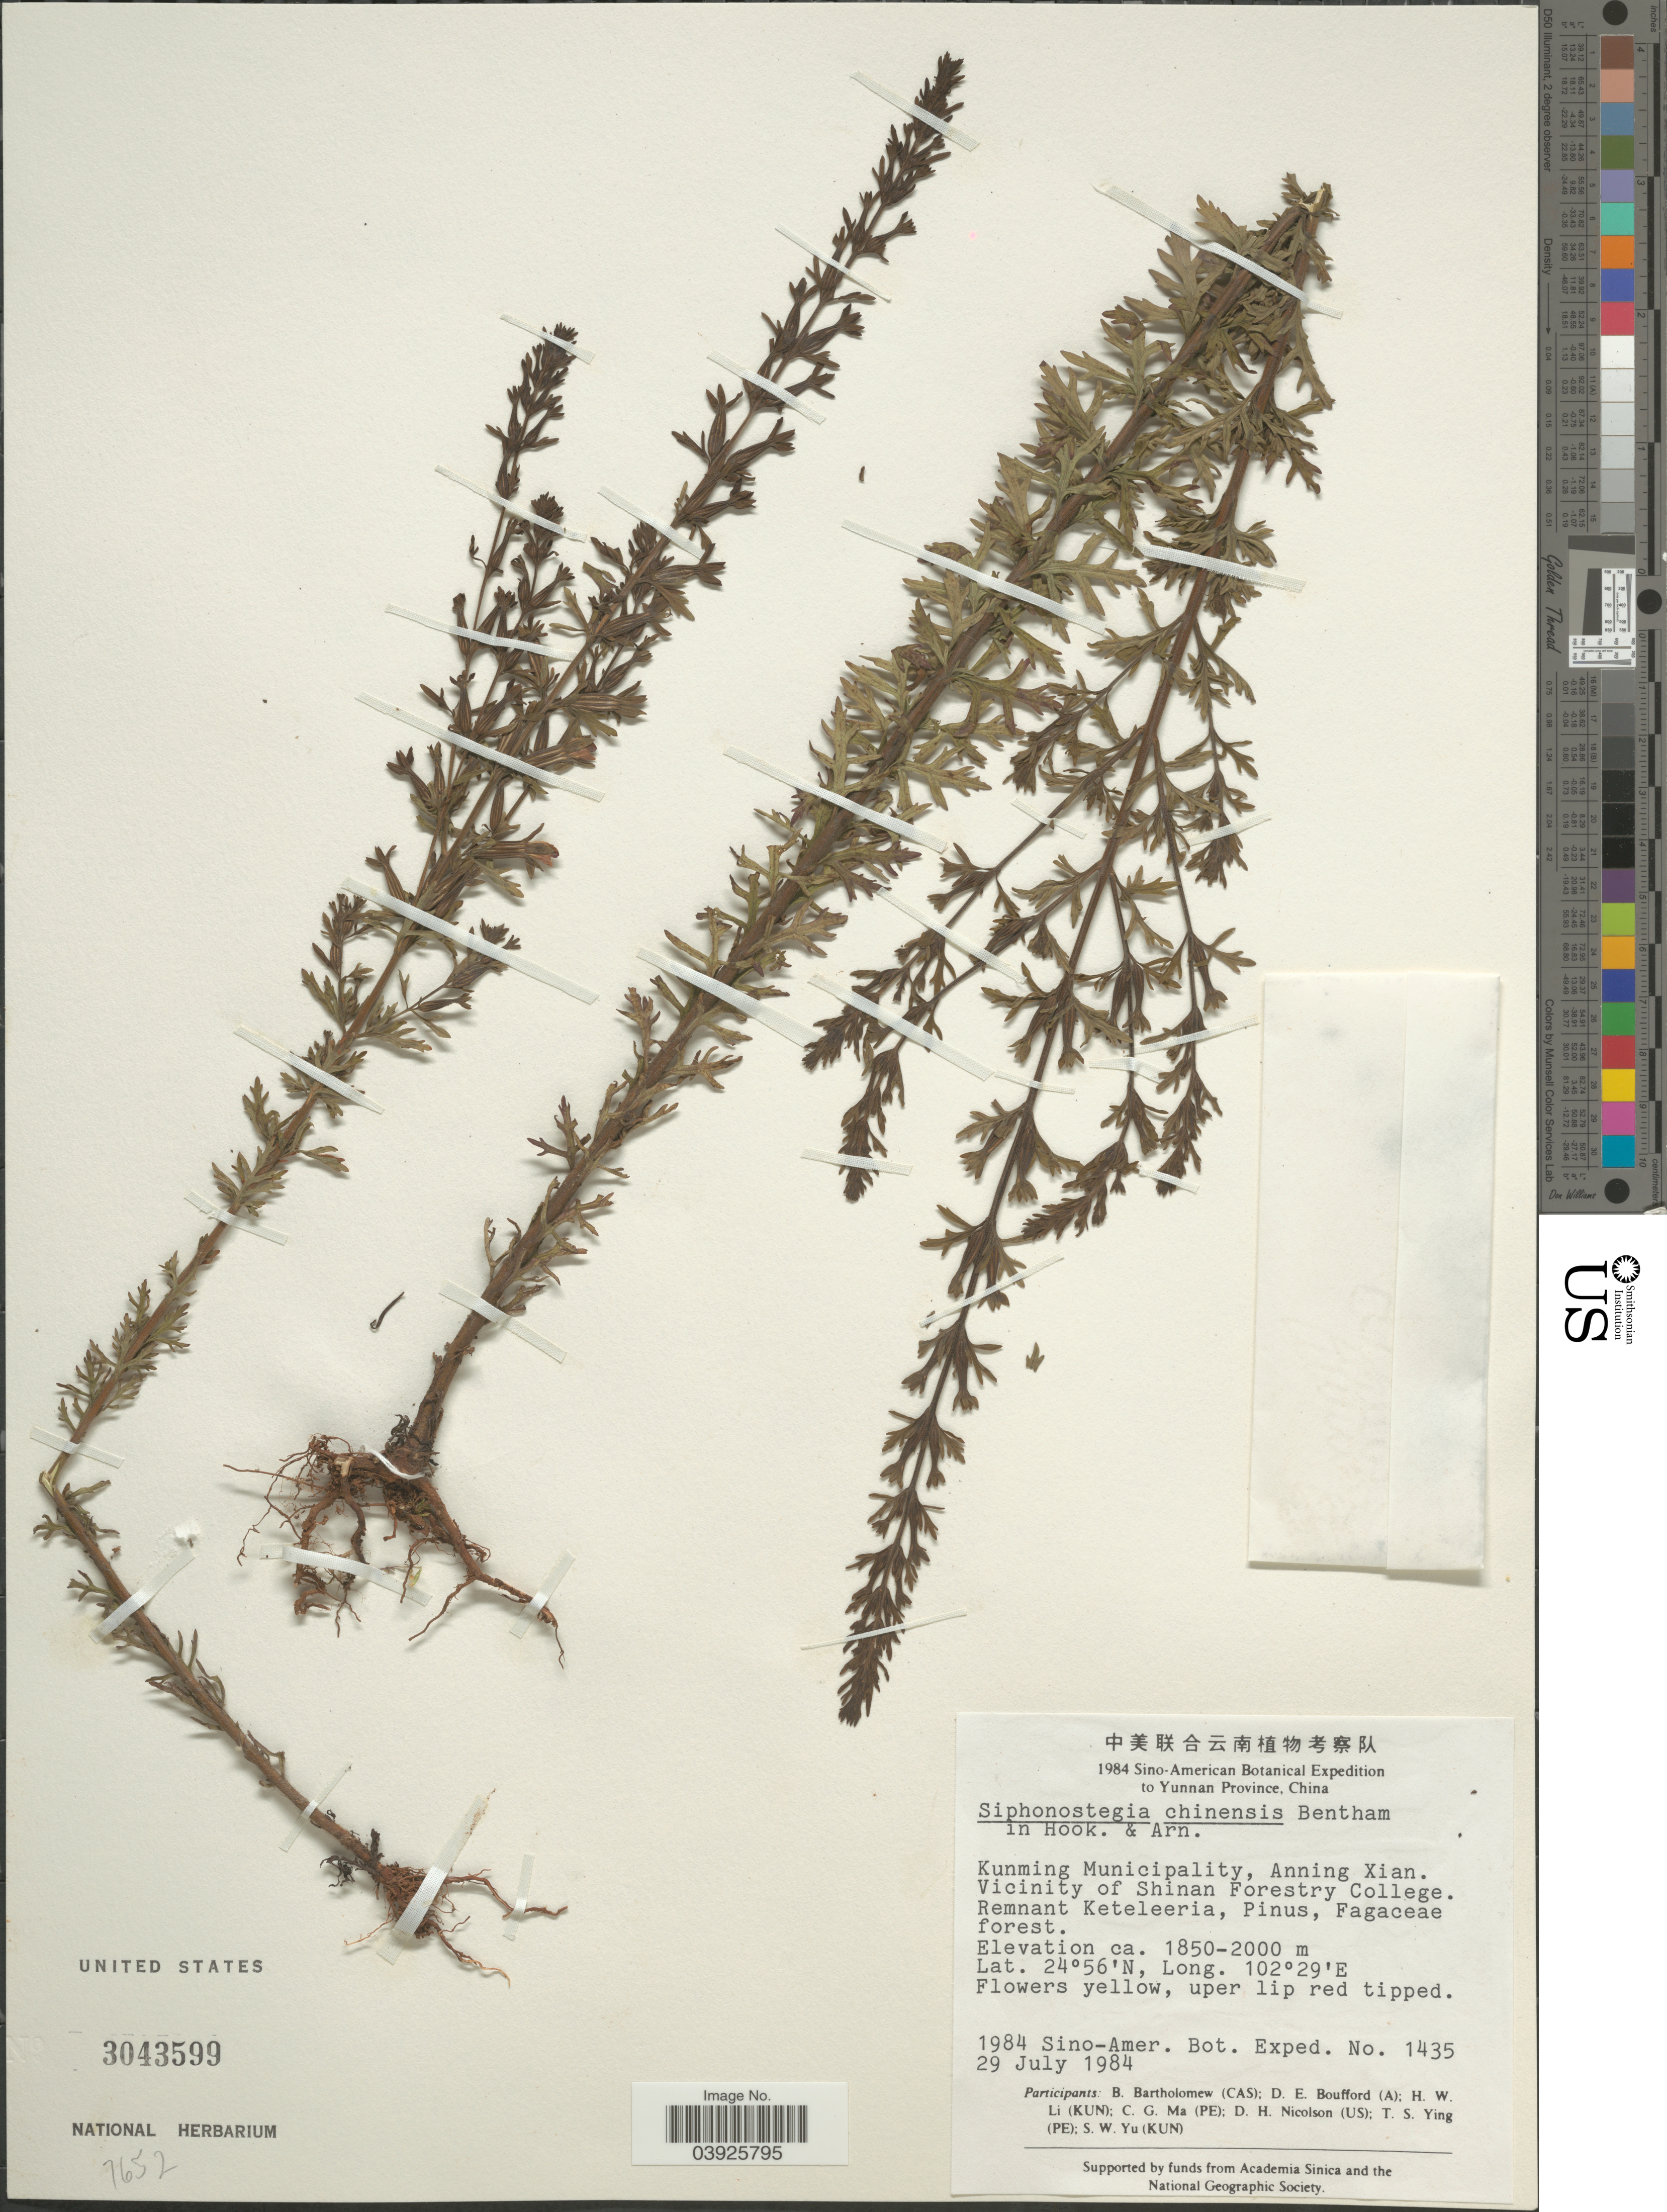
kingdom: Plantae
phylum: Tracheophyta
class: Magnoliopsida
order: Lamiales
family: Orobanchaceae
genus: Siphonostegia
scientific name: Siphonostegia chinensis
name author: Benth.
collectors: Sino-Amer. Bot. Exped. 1984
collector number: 1435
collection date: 1984-07-29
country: China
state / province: Yunnan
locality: Kunming Municipality, Anning Xian. Vicinity of Shinan Forestry College.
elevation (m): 1850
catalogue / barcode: US 3043599